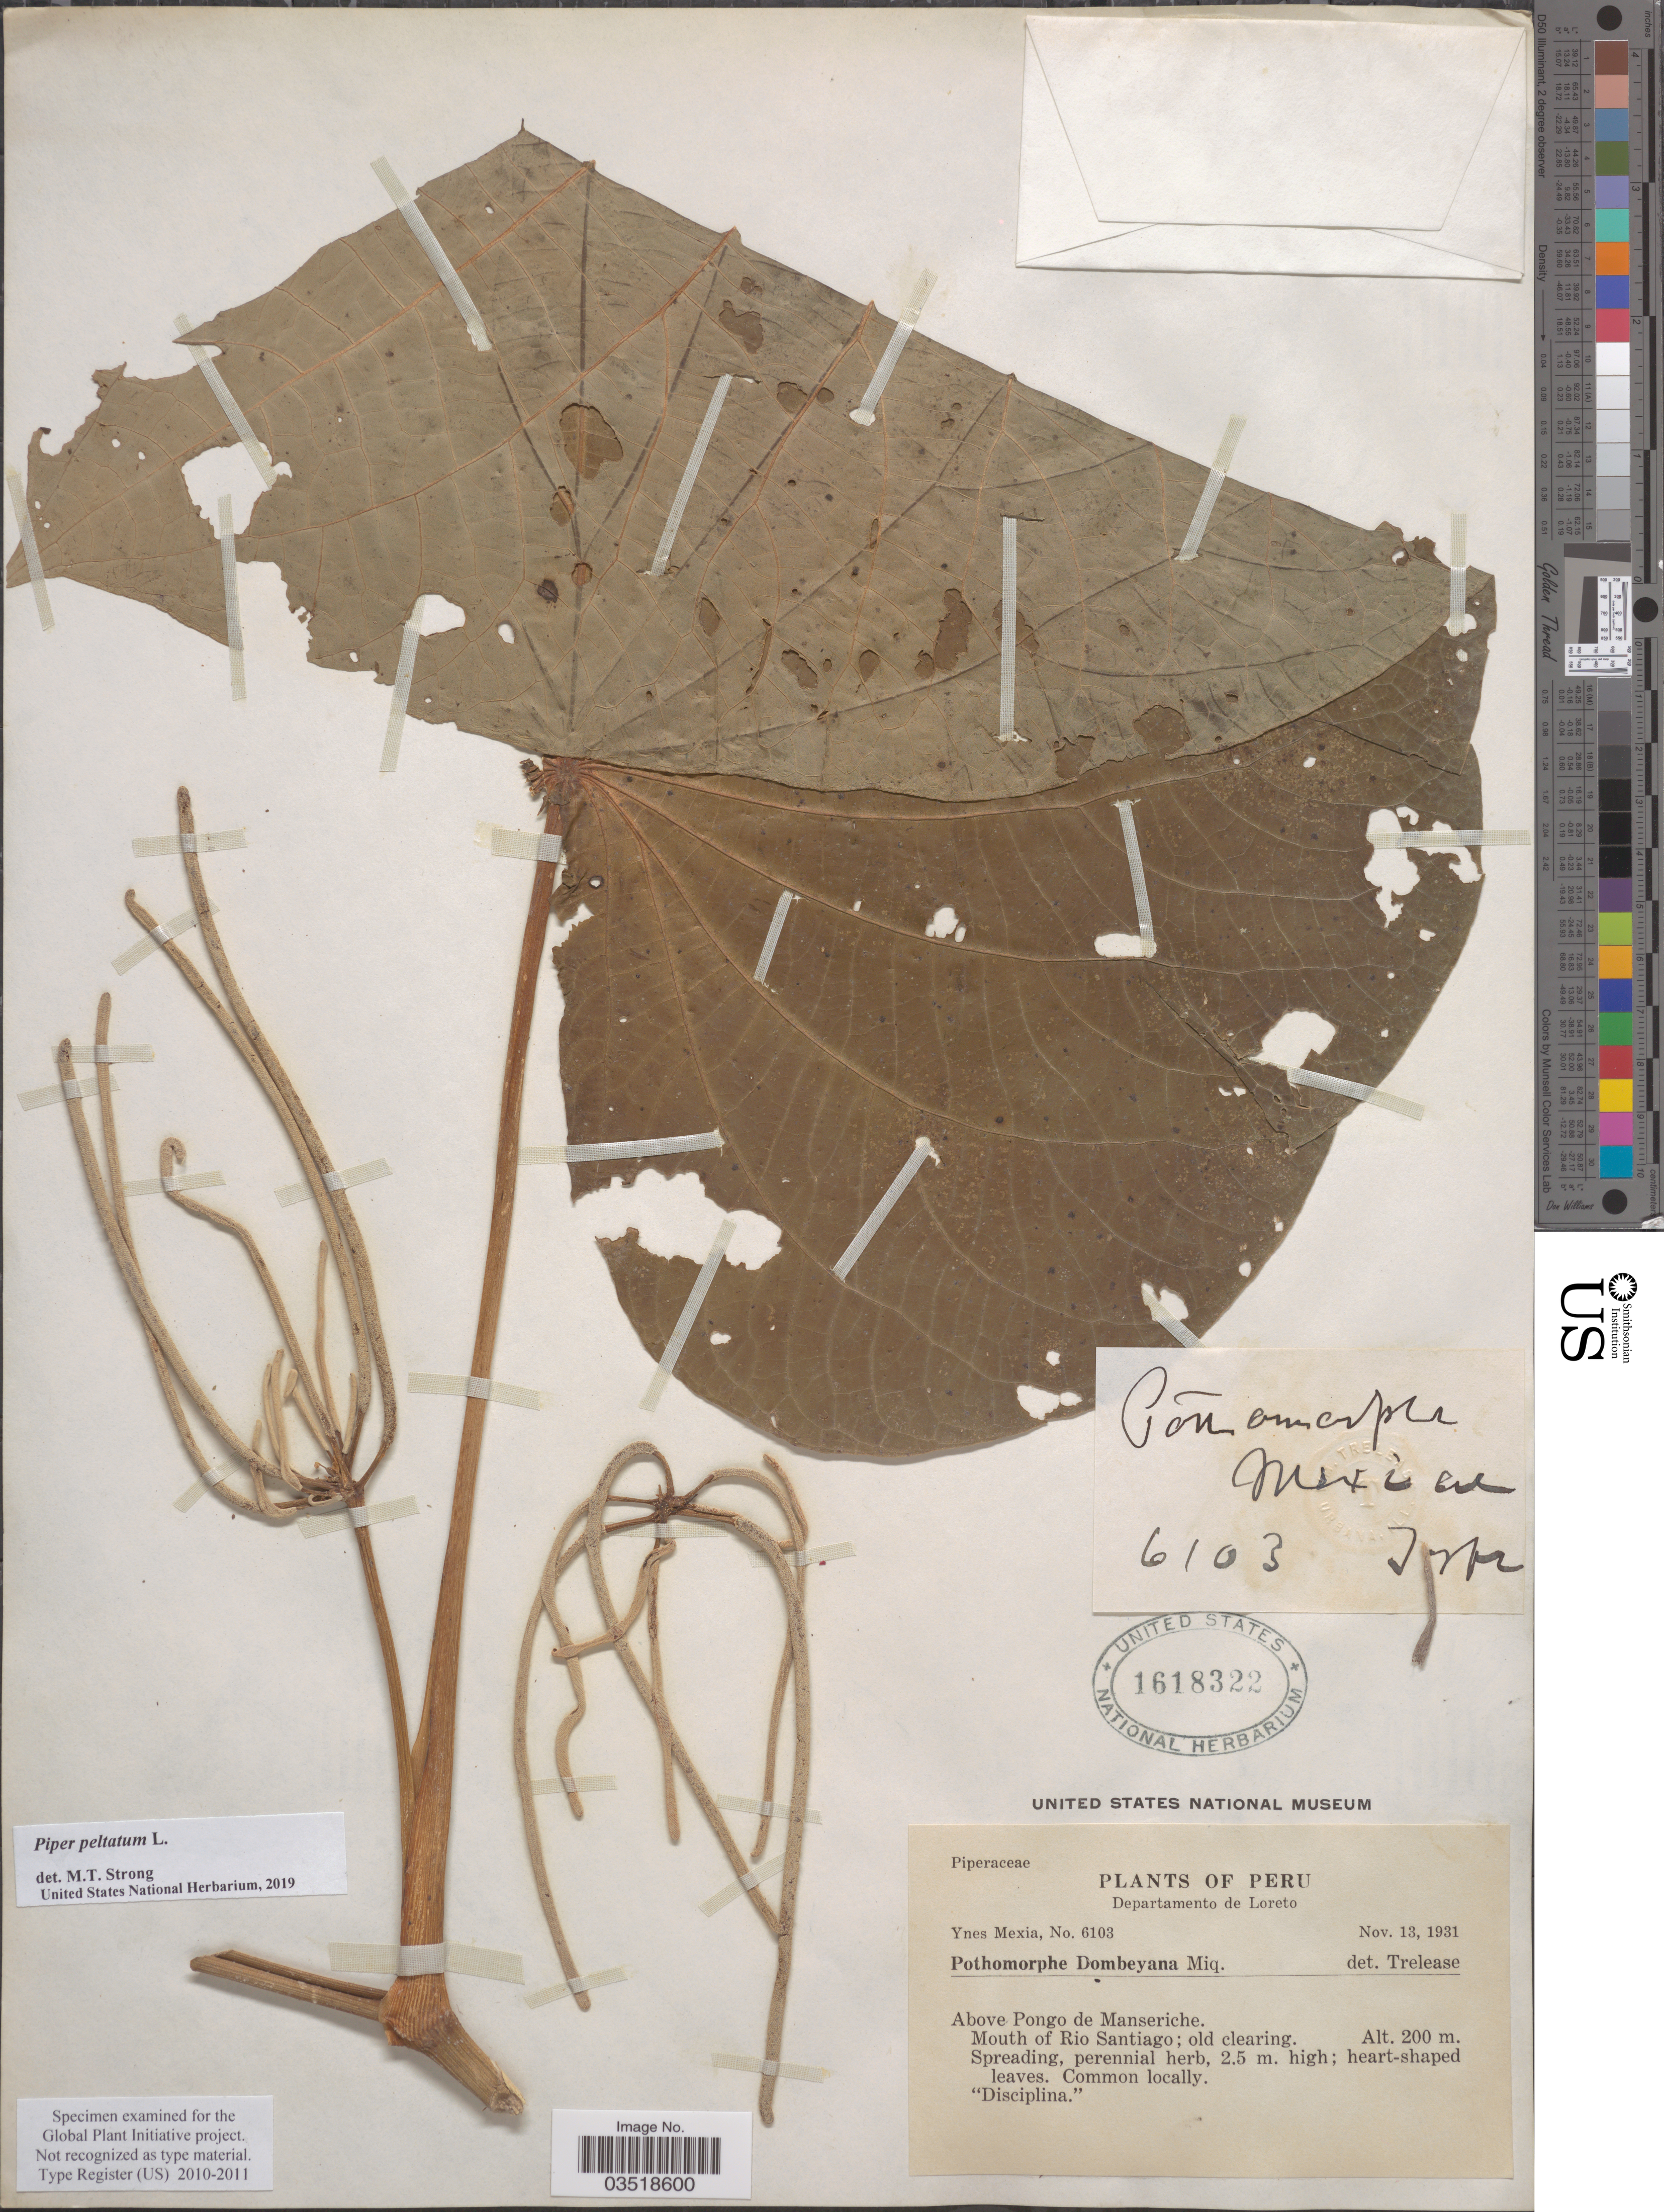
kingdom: Plantae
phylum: Tracheophyta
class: Magnoliopsida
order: Piperales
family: Piperaceae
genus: Piper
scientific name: Piper peltatum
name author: L.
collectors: Y. Mexia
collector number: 6103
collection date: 1931-11-13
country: Peru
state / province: Loreto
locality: Departamento de Loreto. Above Pongo de Manseriche. Mouth of Rio Santiago.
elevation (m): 200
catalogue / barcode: US 1618322